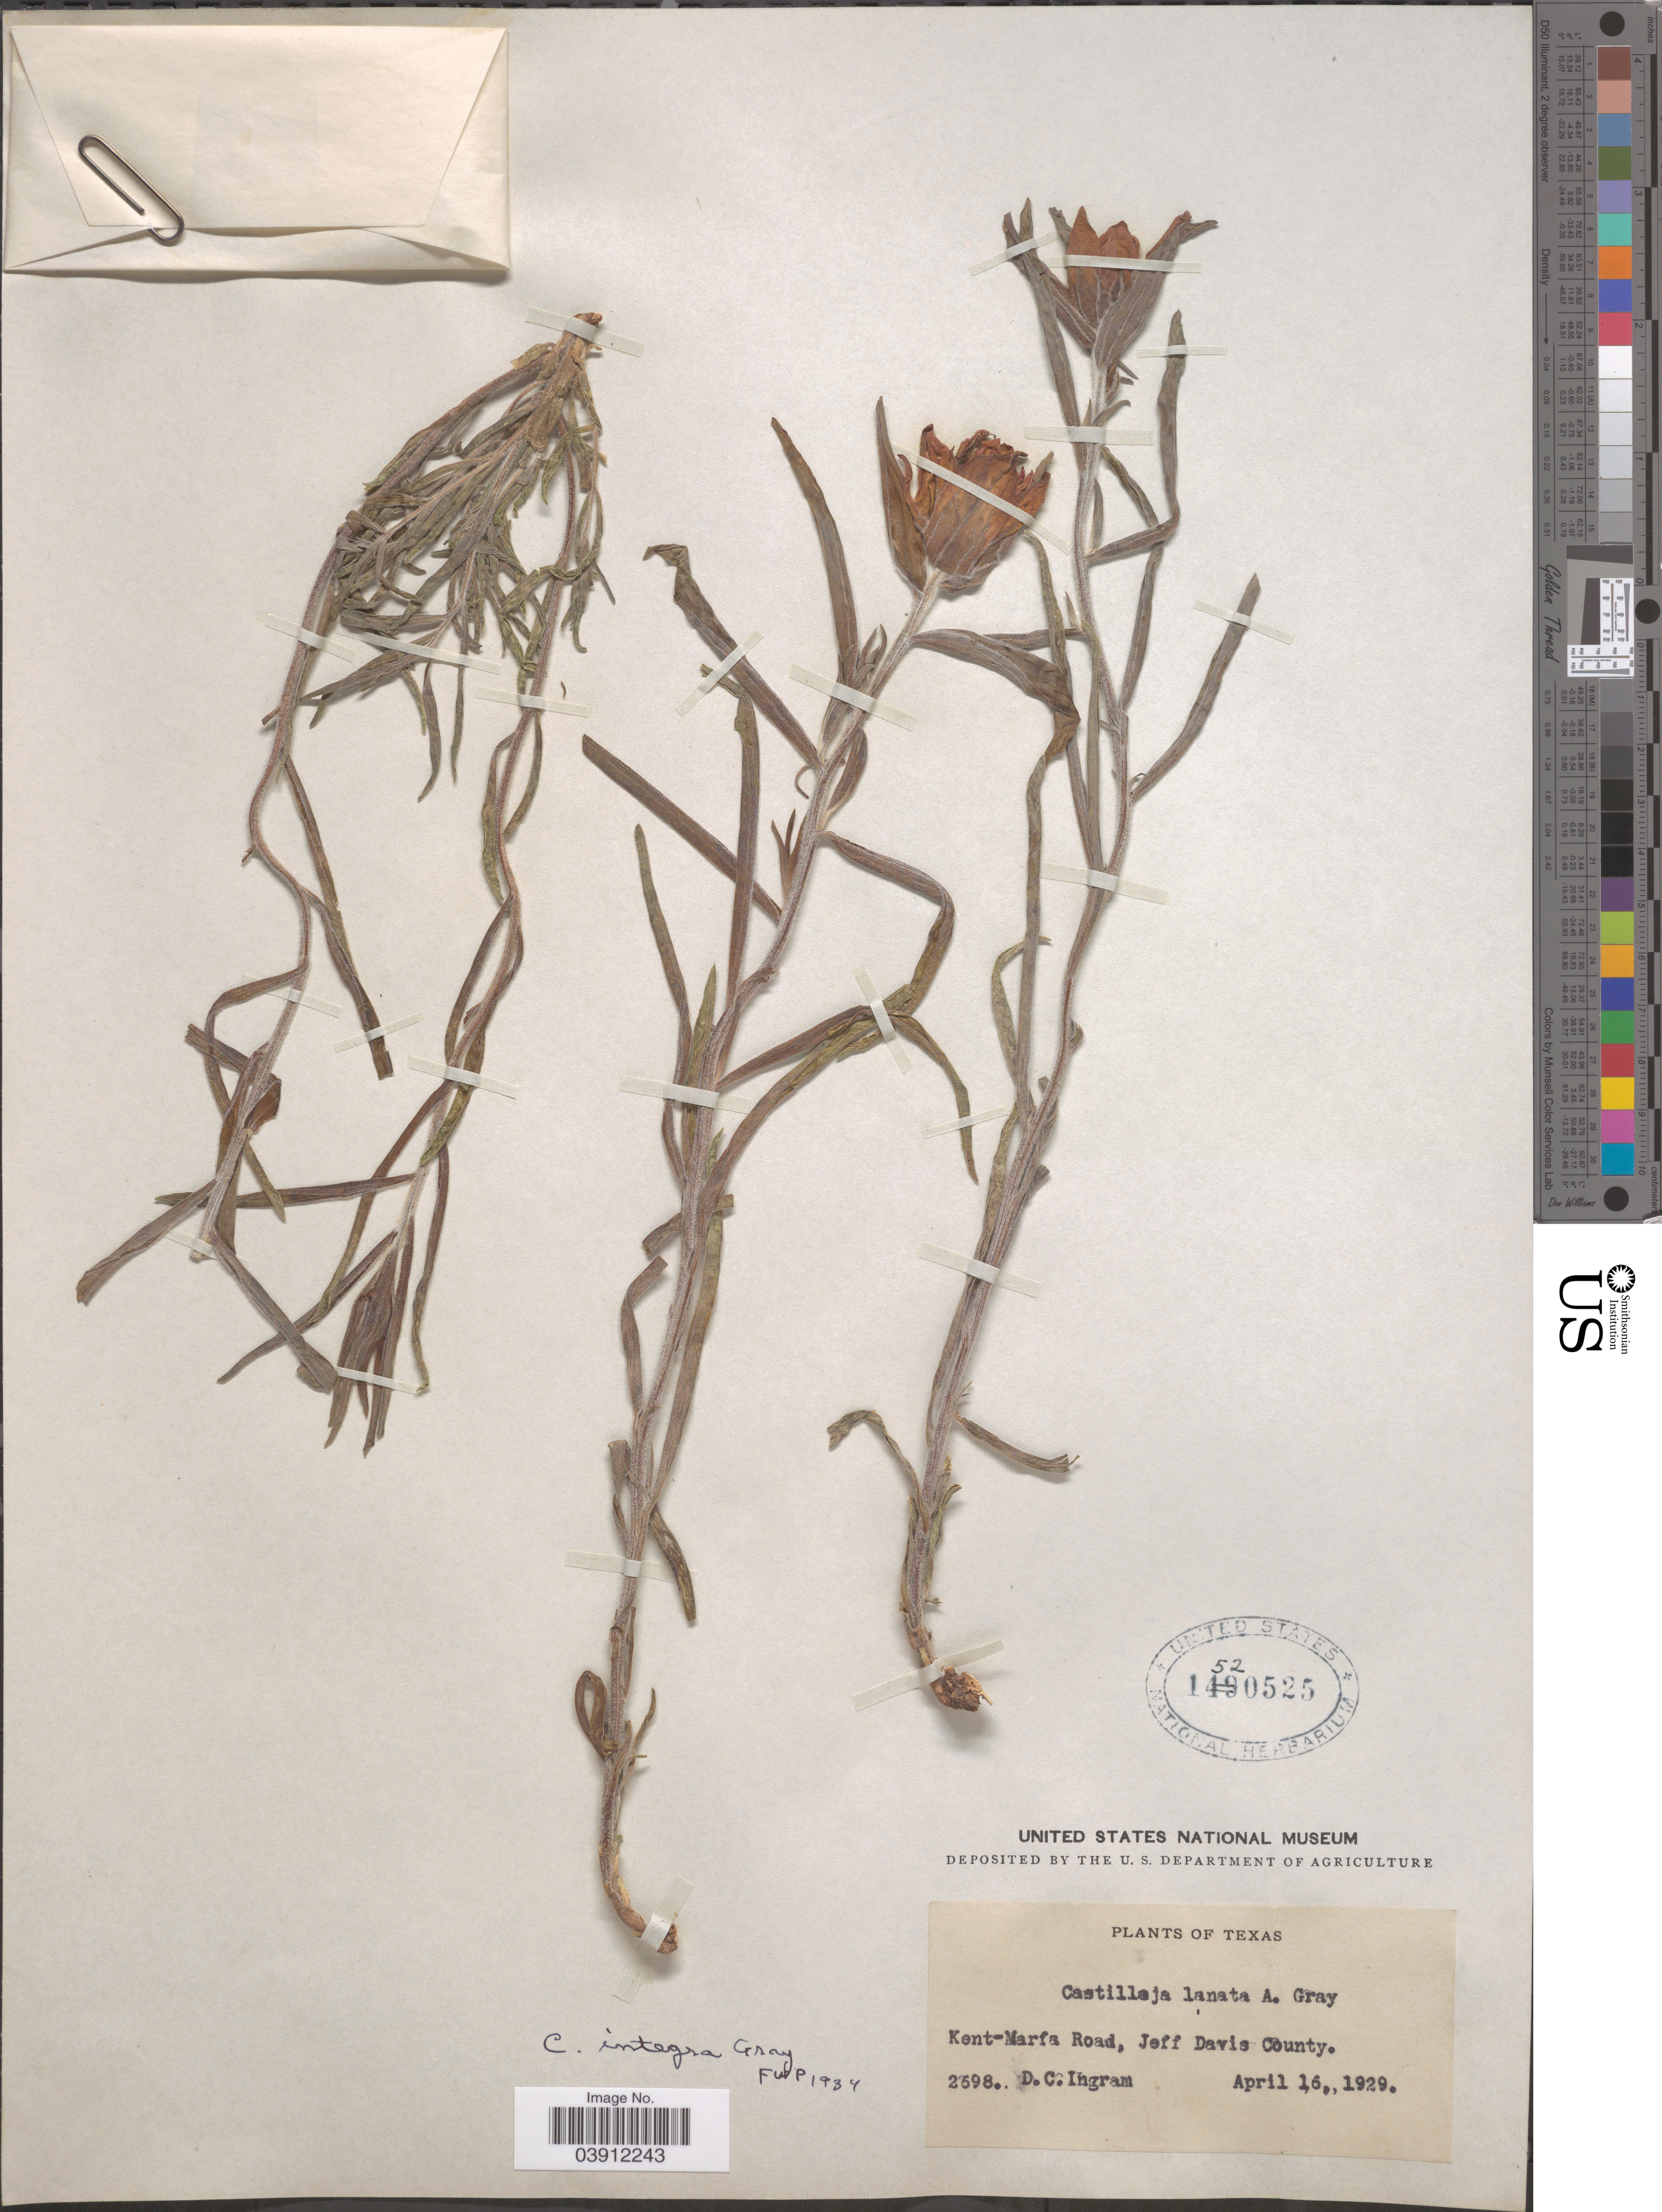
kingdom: Plantae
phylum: Tracheophyta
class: Magnoliopsida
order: Lamiales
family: Orobanchaceae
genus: Castilleja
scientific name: Castilleja integra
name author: A. Gray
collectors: D. C. Ingram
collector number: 2698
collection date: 1929-04-16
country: United States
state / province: Texas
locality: Kent-Marfa Road, Jeff Davis County.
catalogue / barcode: US 1520525